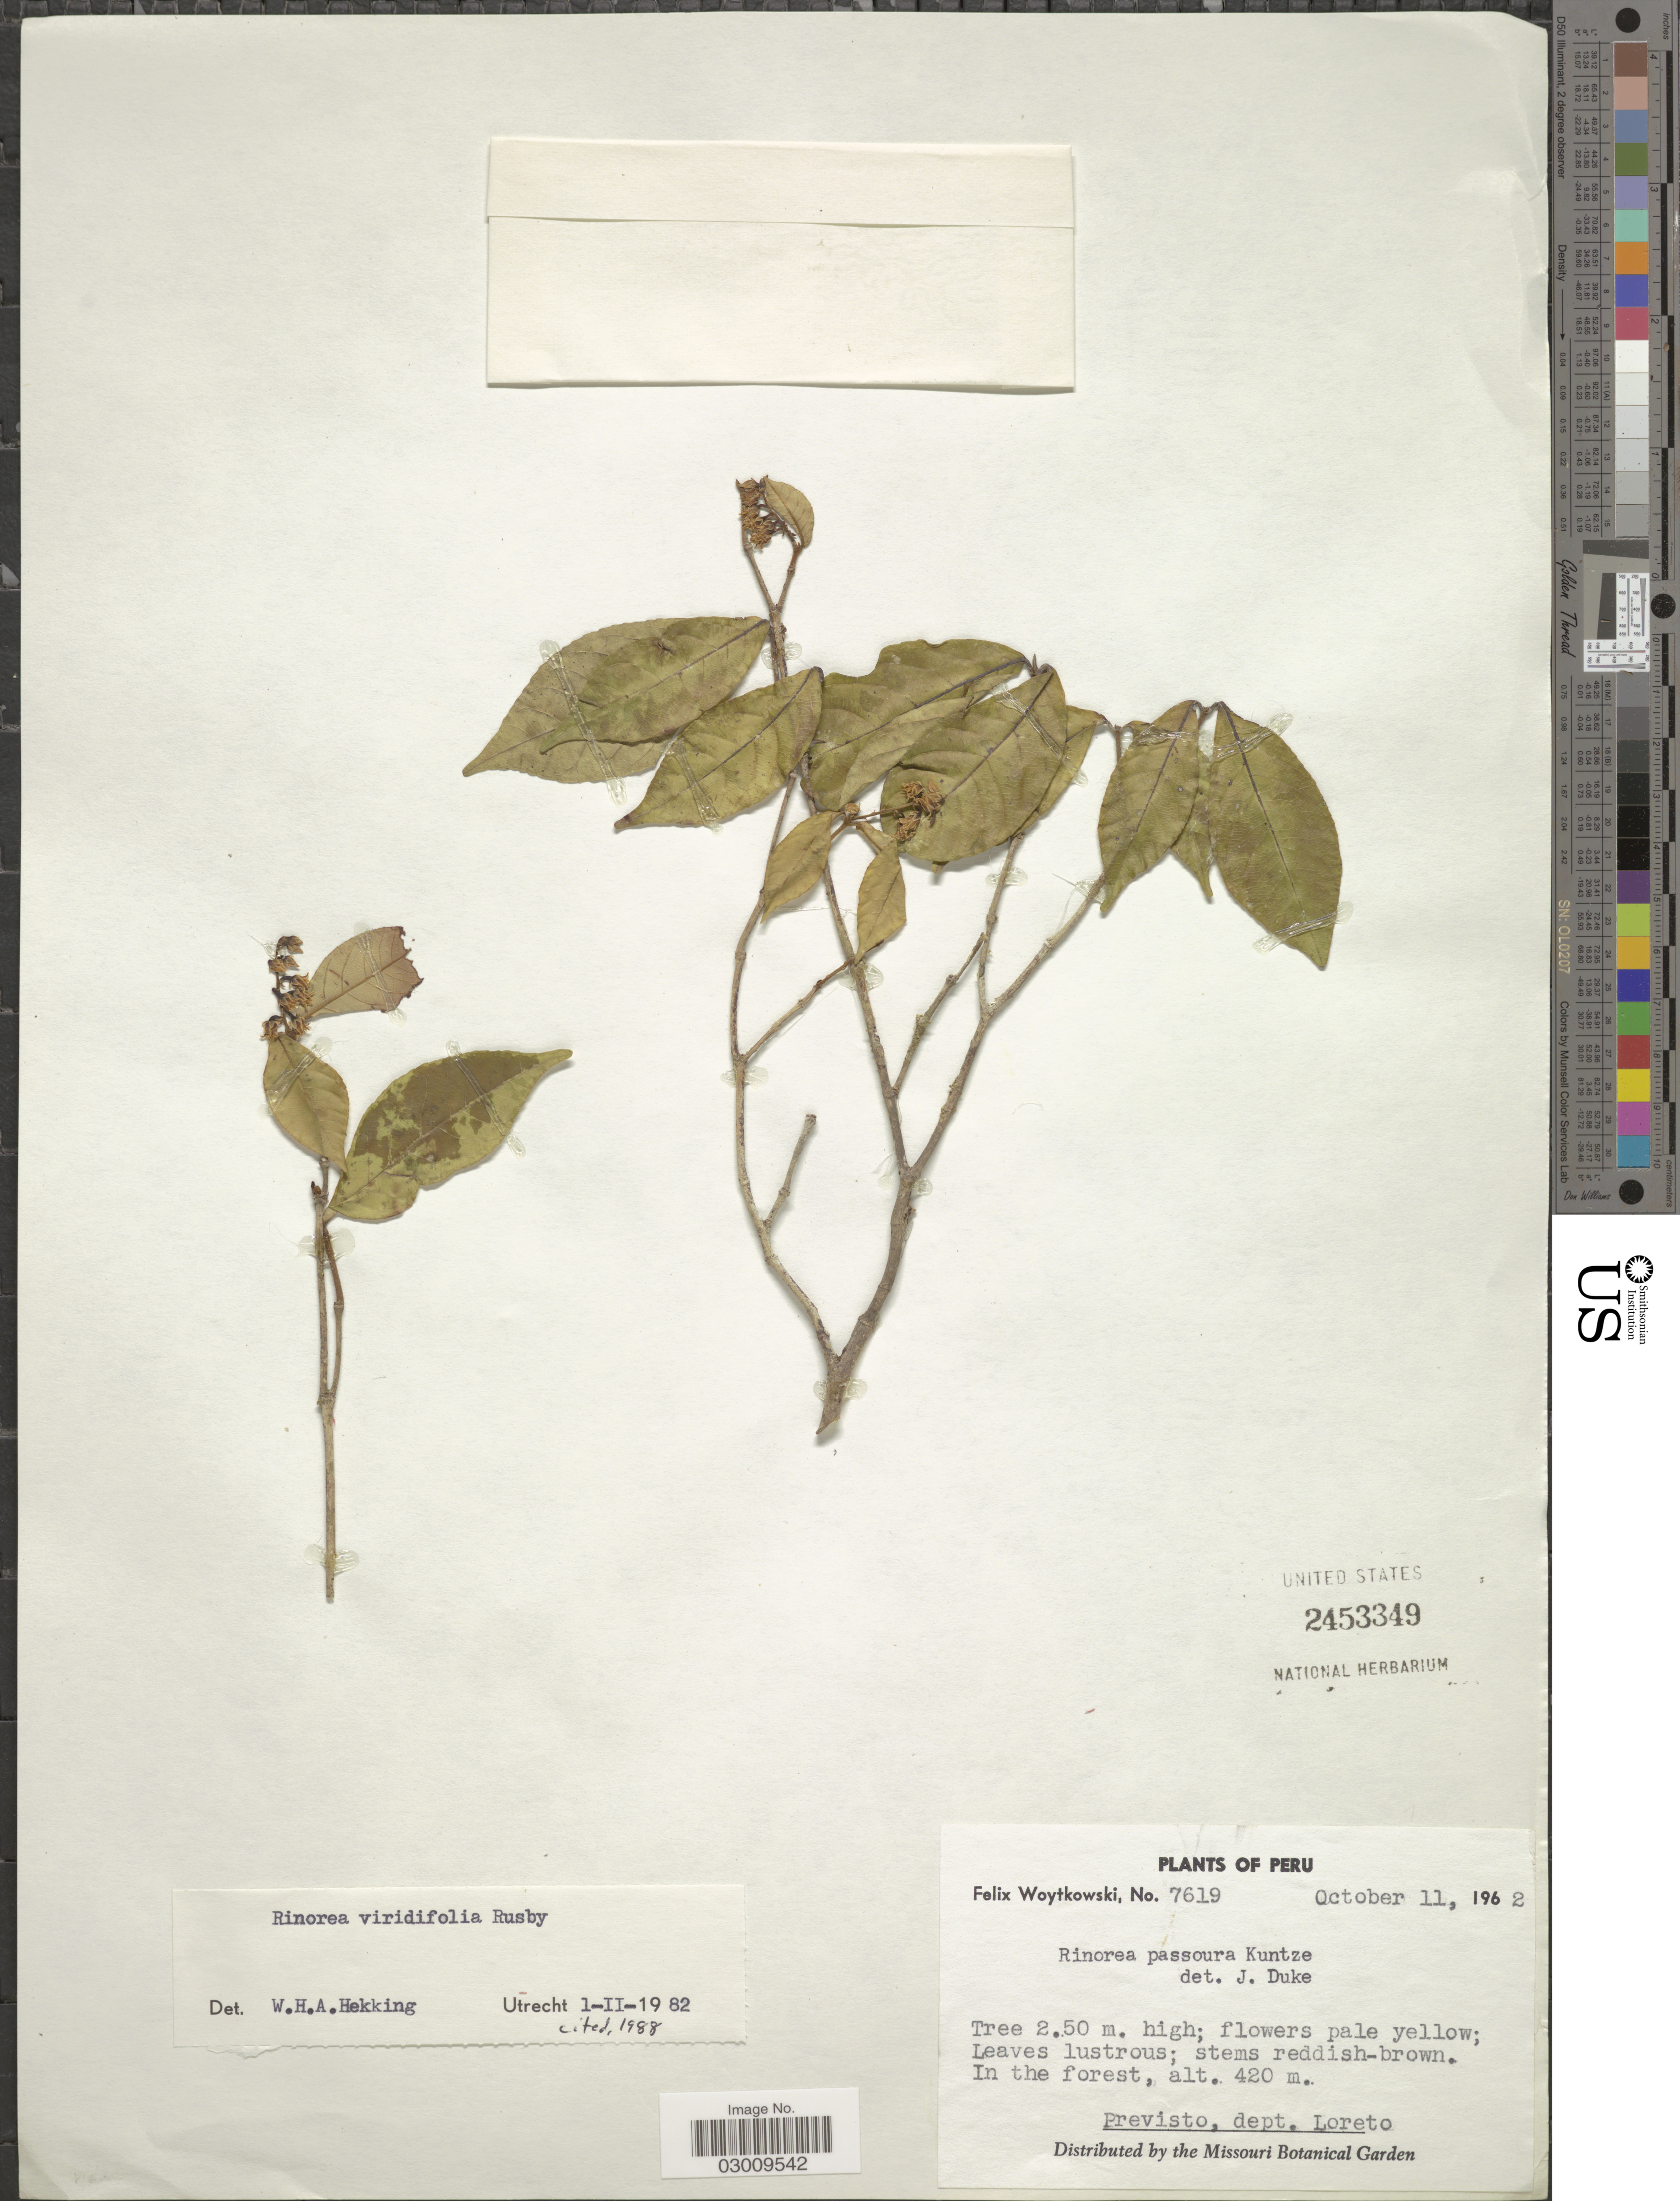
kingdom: Plantae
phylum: Tracheophyta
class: Magnoliopsida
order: Malpighiales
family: Violaceae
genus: Rinorea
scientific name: Rinorea viridifolia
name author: Rusby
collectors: F. Woytkowski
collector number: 7619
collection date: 1962-10-11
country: Peru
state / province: Loreto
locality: Previsto, dept. Loreto.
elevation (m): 420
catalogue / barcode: US 2453349